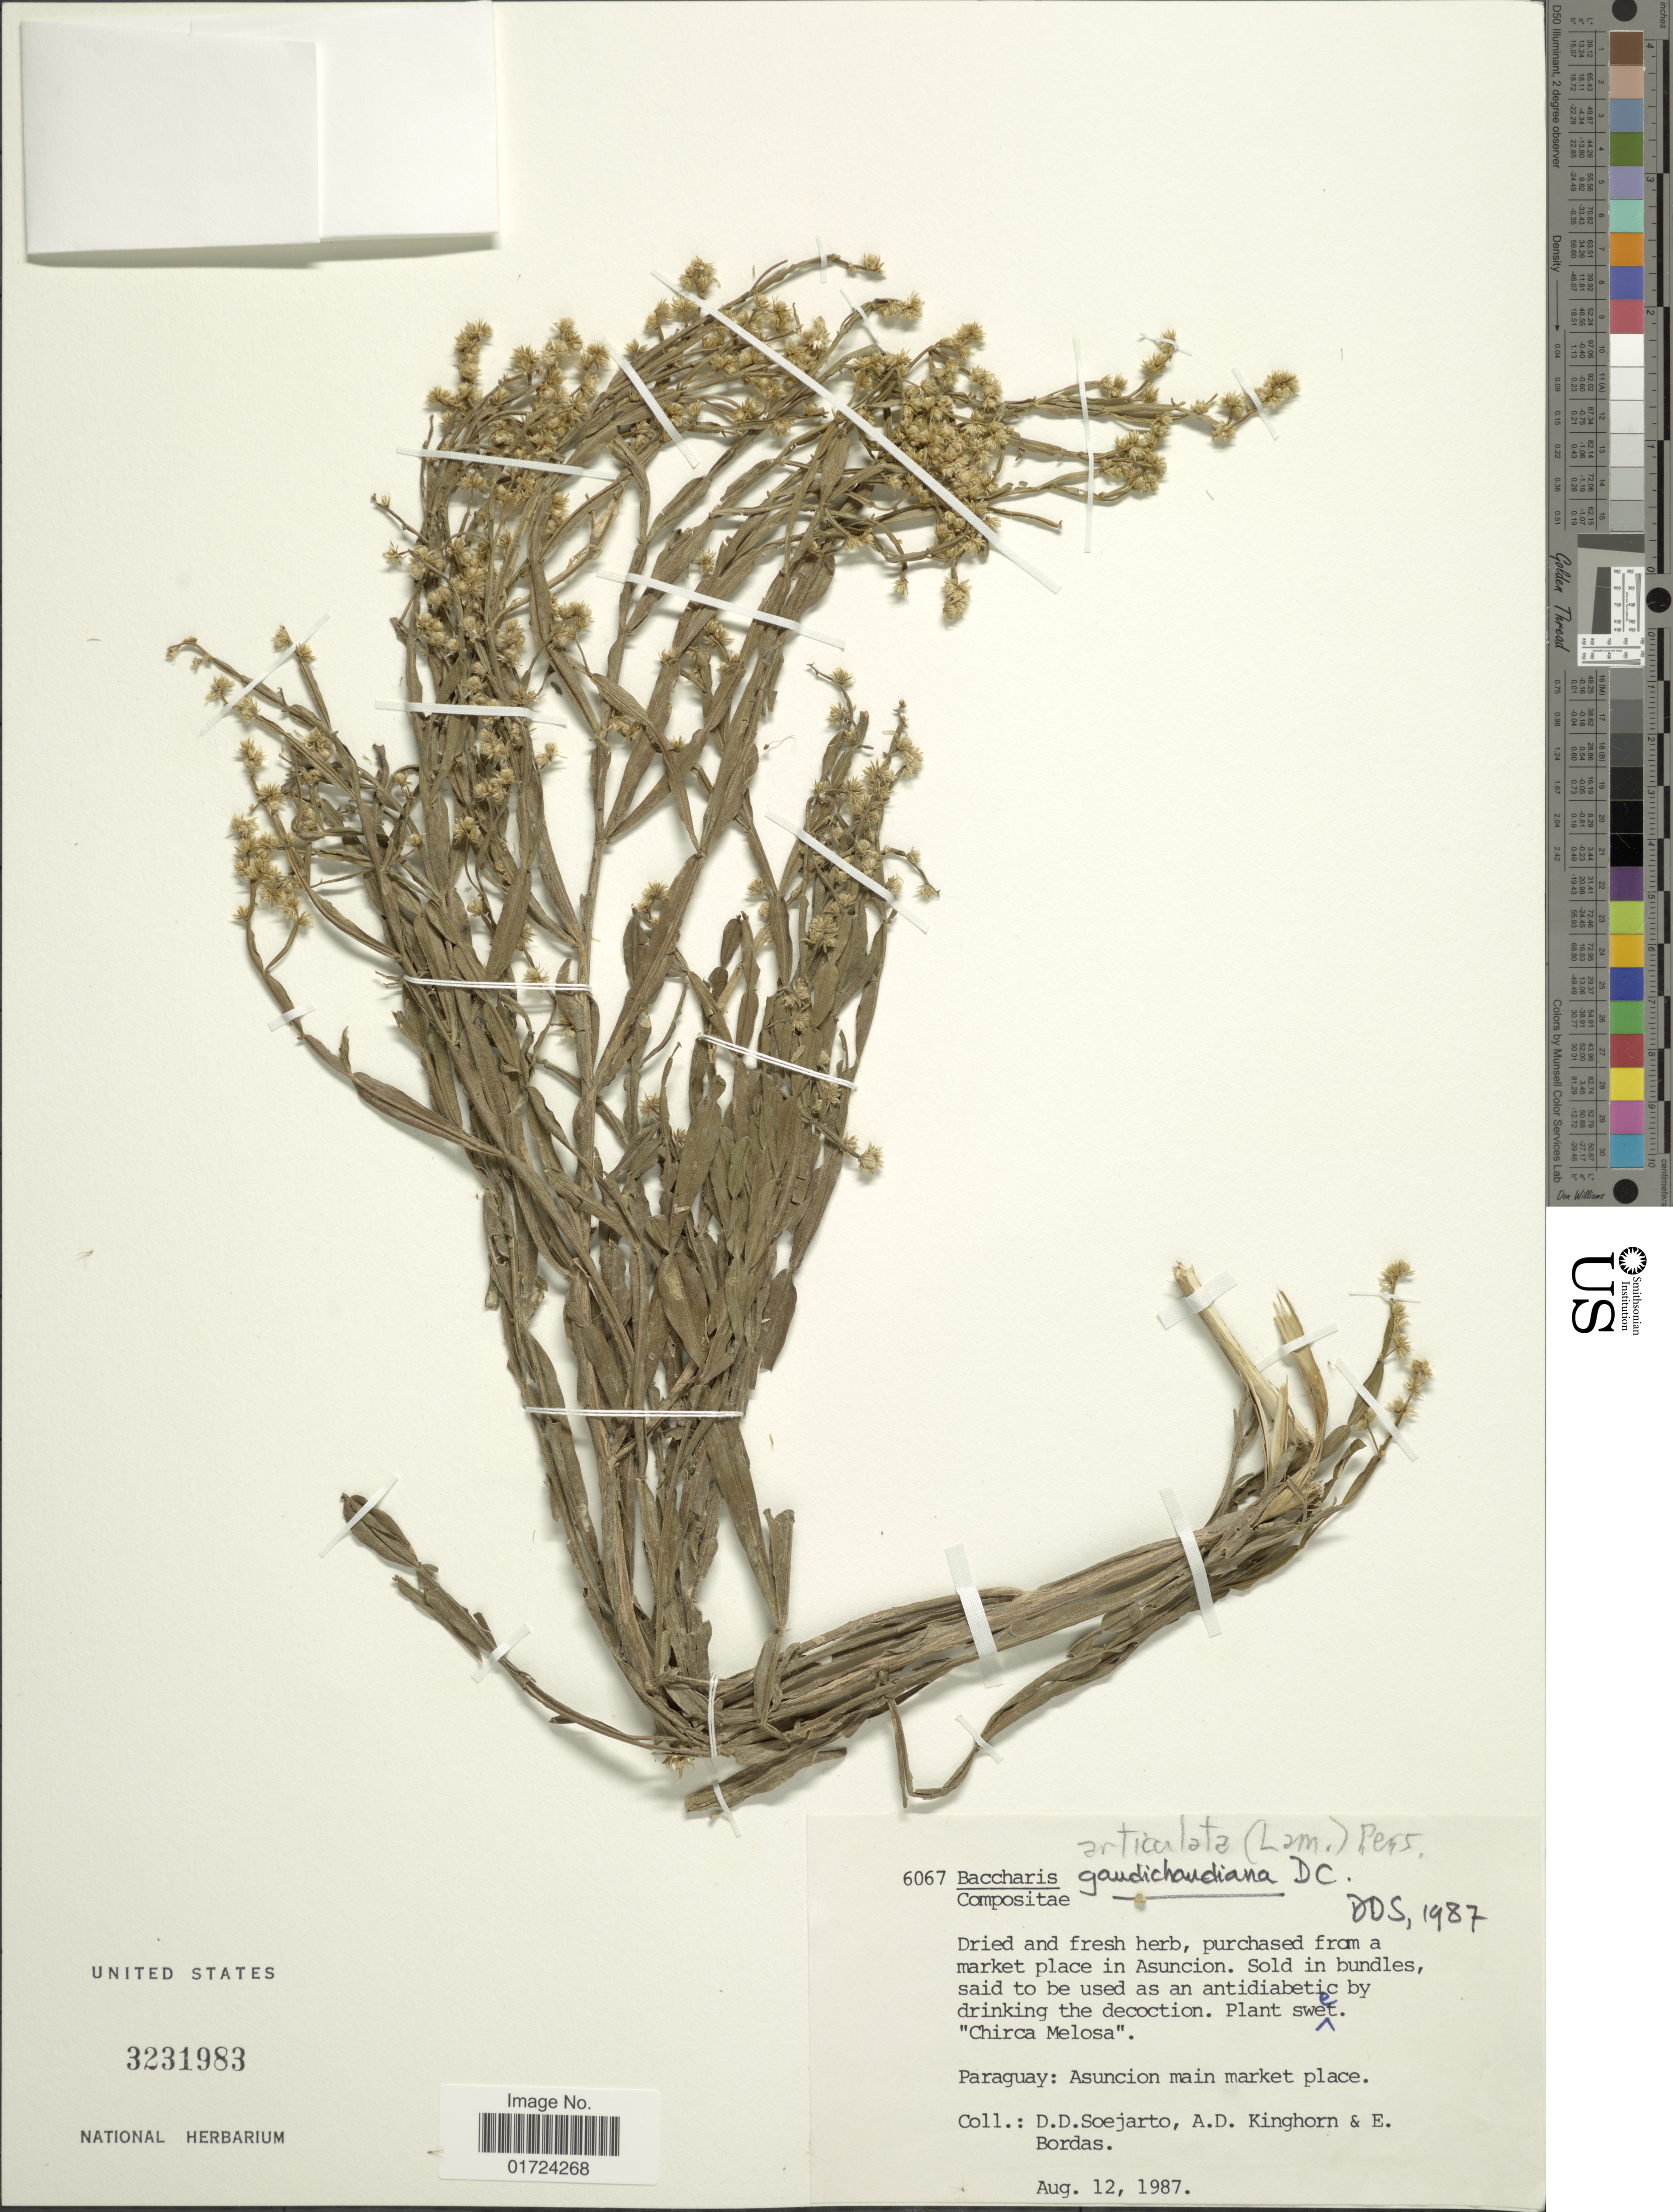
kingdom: Plantae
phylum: Tracheophyta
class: Magnoliopsida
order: Asterales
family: Asteraceae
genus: Baccharis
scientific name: Baccharis articulata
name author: (Lam.) Pers.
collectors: A. Kinghorn & E. Bordas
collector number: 6067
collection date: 1987-08-12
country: Paraguay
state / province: Asuncion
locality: Paraguay: Asuncion main market place.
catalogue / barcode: US 3231983